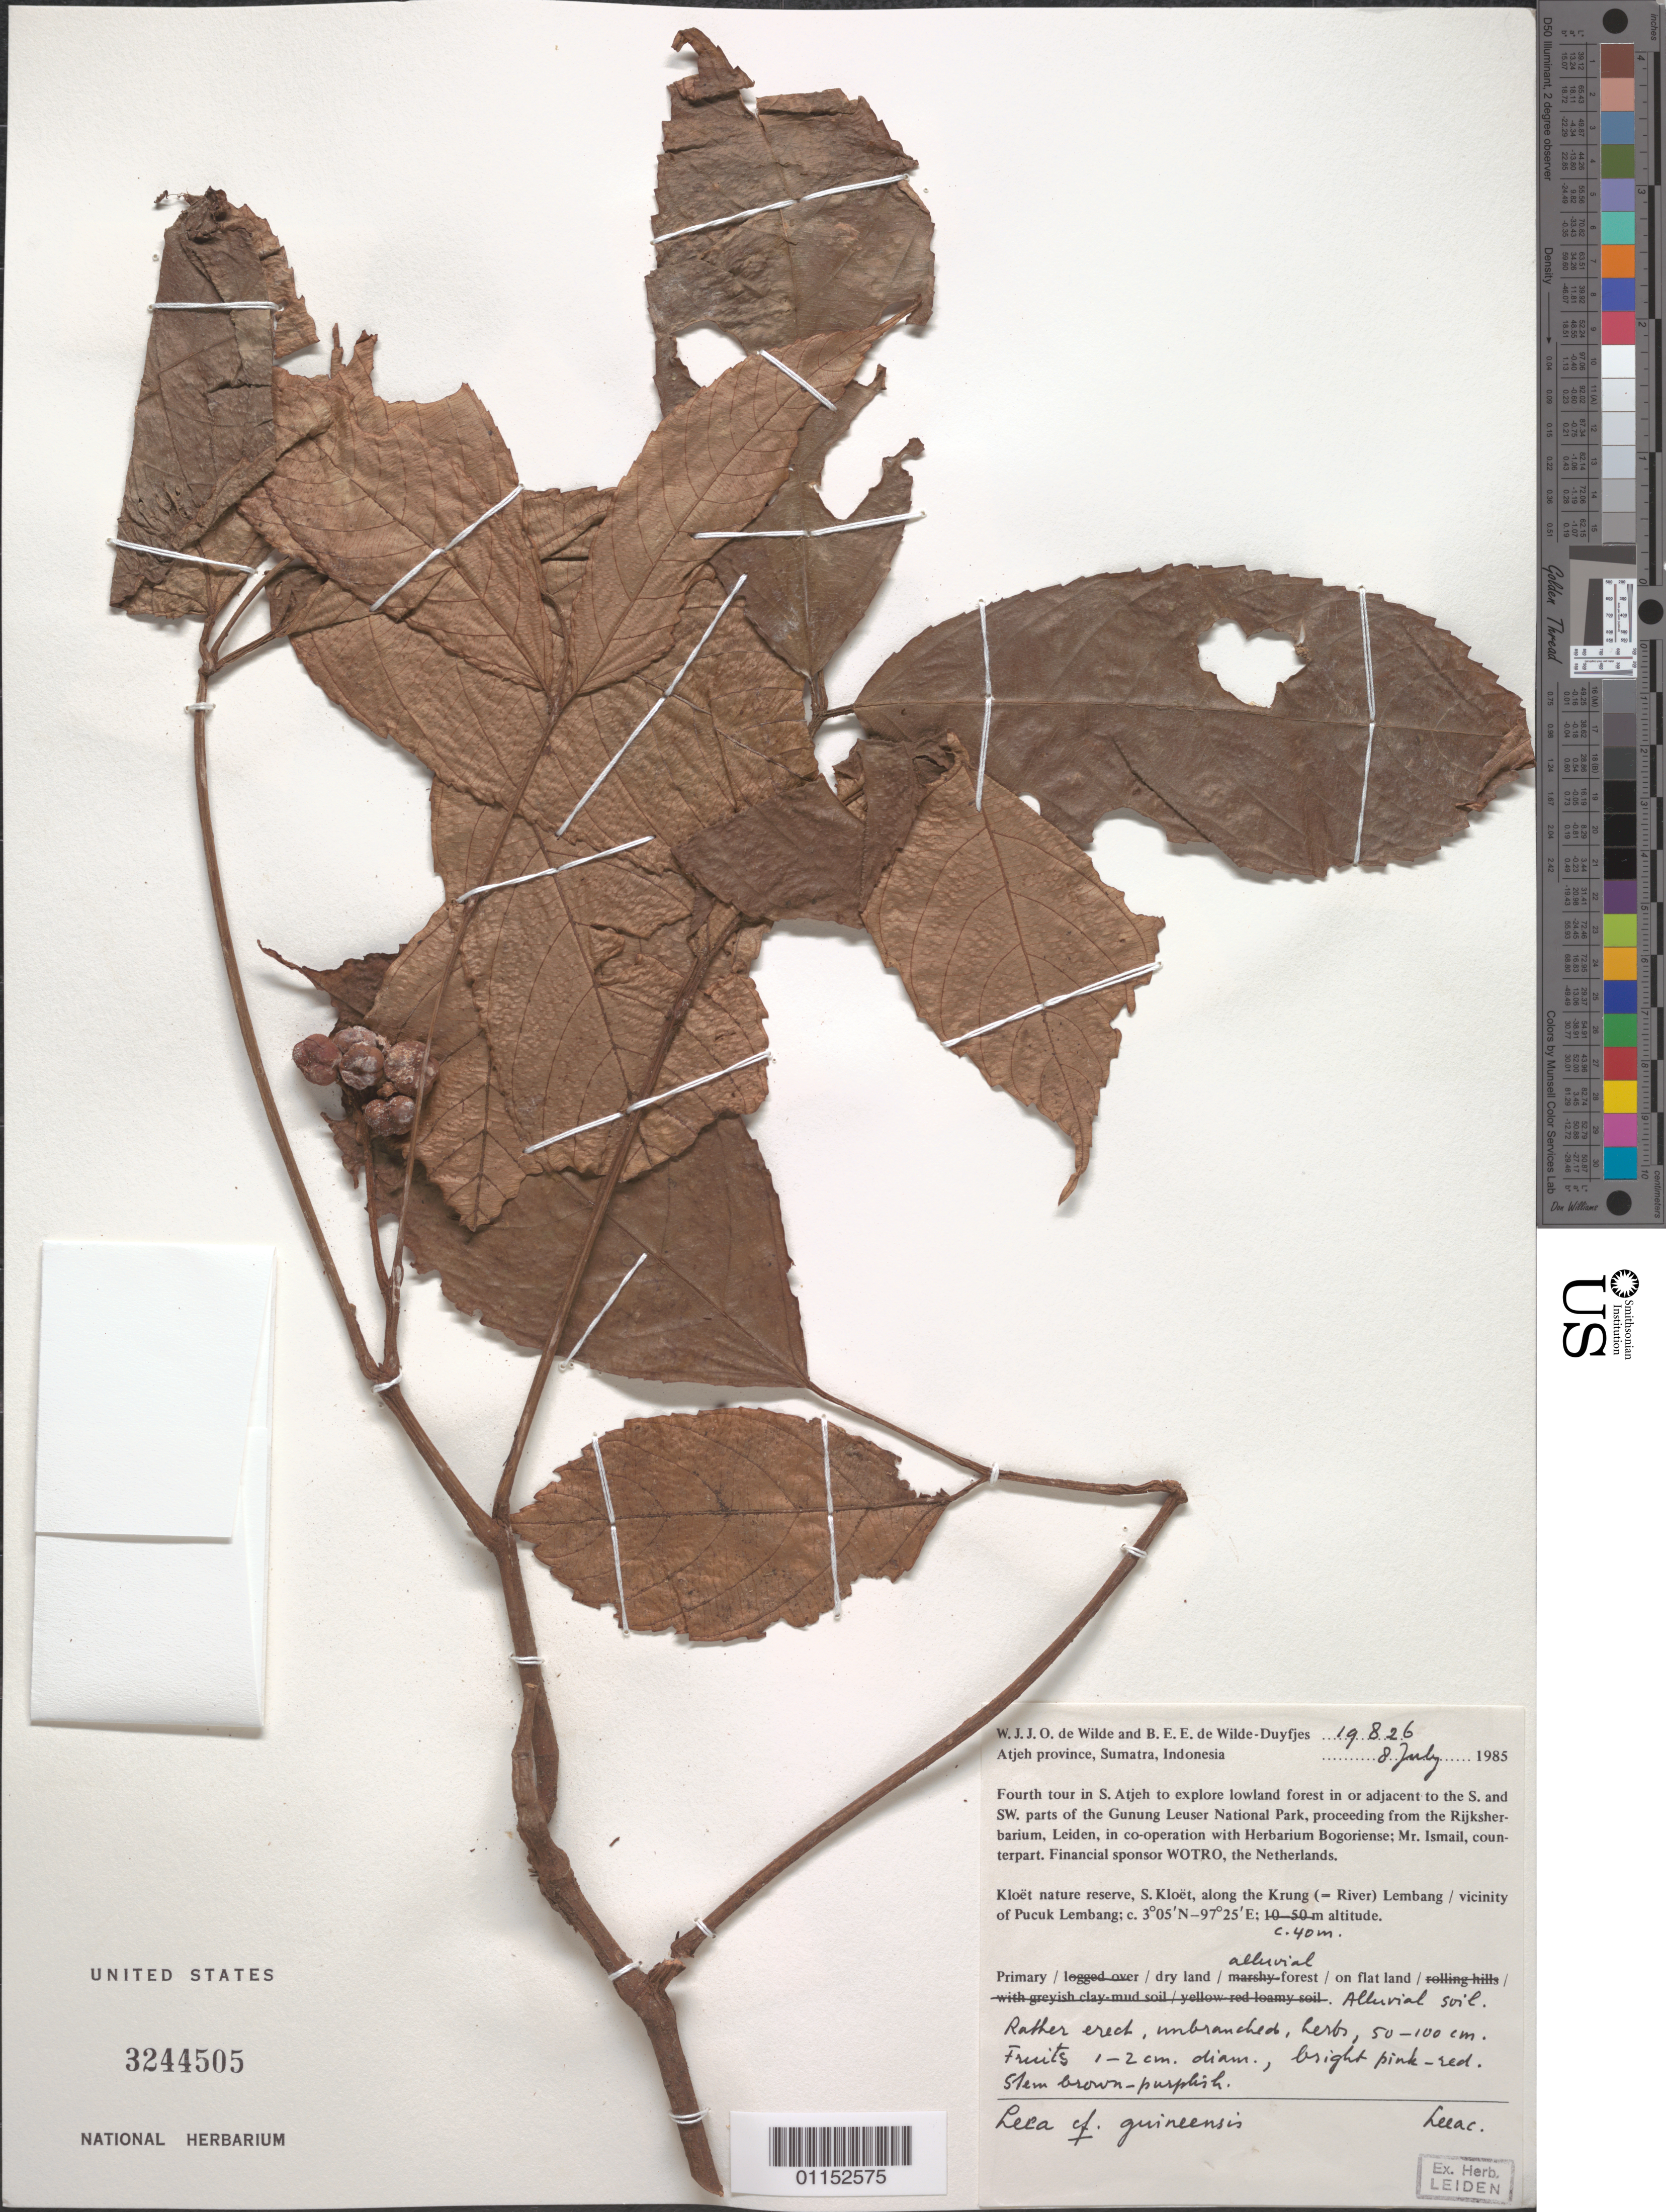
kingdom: Plantae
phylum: Tracheophyta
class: Magnoliopsida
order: Vitales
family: Vitaceae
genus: Leea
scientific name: Leea guineensis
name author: G. Don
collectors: W. J. de Wilde & B. E. de Wilde-Duyfjes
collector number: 19826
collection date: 1985-07-08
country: Indonesia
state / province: Sumatra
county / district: Aceh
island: Sumatra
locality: Atjeh Prov. Fourth tour in S Atjeh. Gunung Leuser National Park. Kloet Nature Reserve, S Kloet, along the Krung River, Lembang, vicinity of Pucuk Lembang.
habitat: Primary dry land.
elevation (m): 40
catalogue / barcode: US 3244505